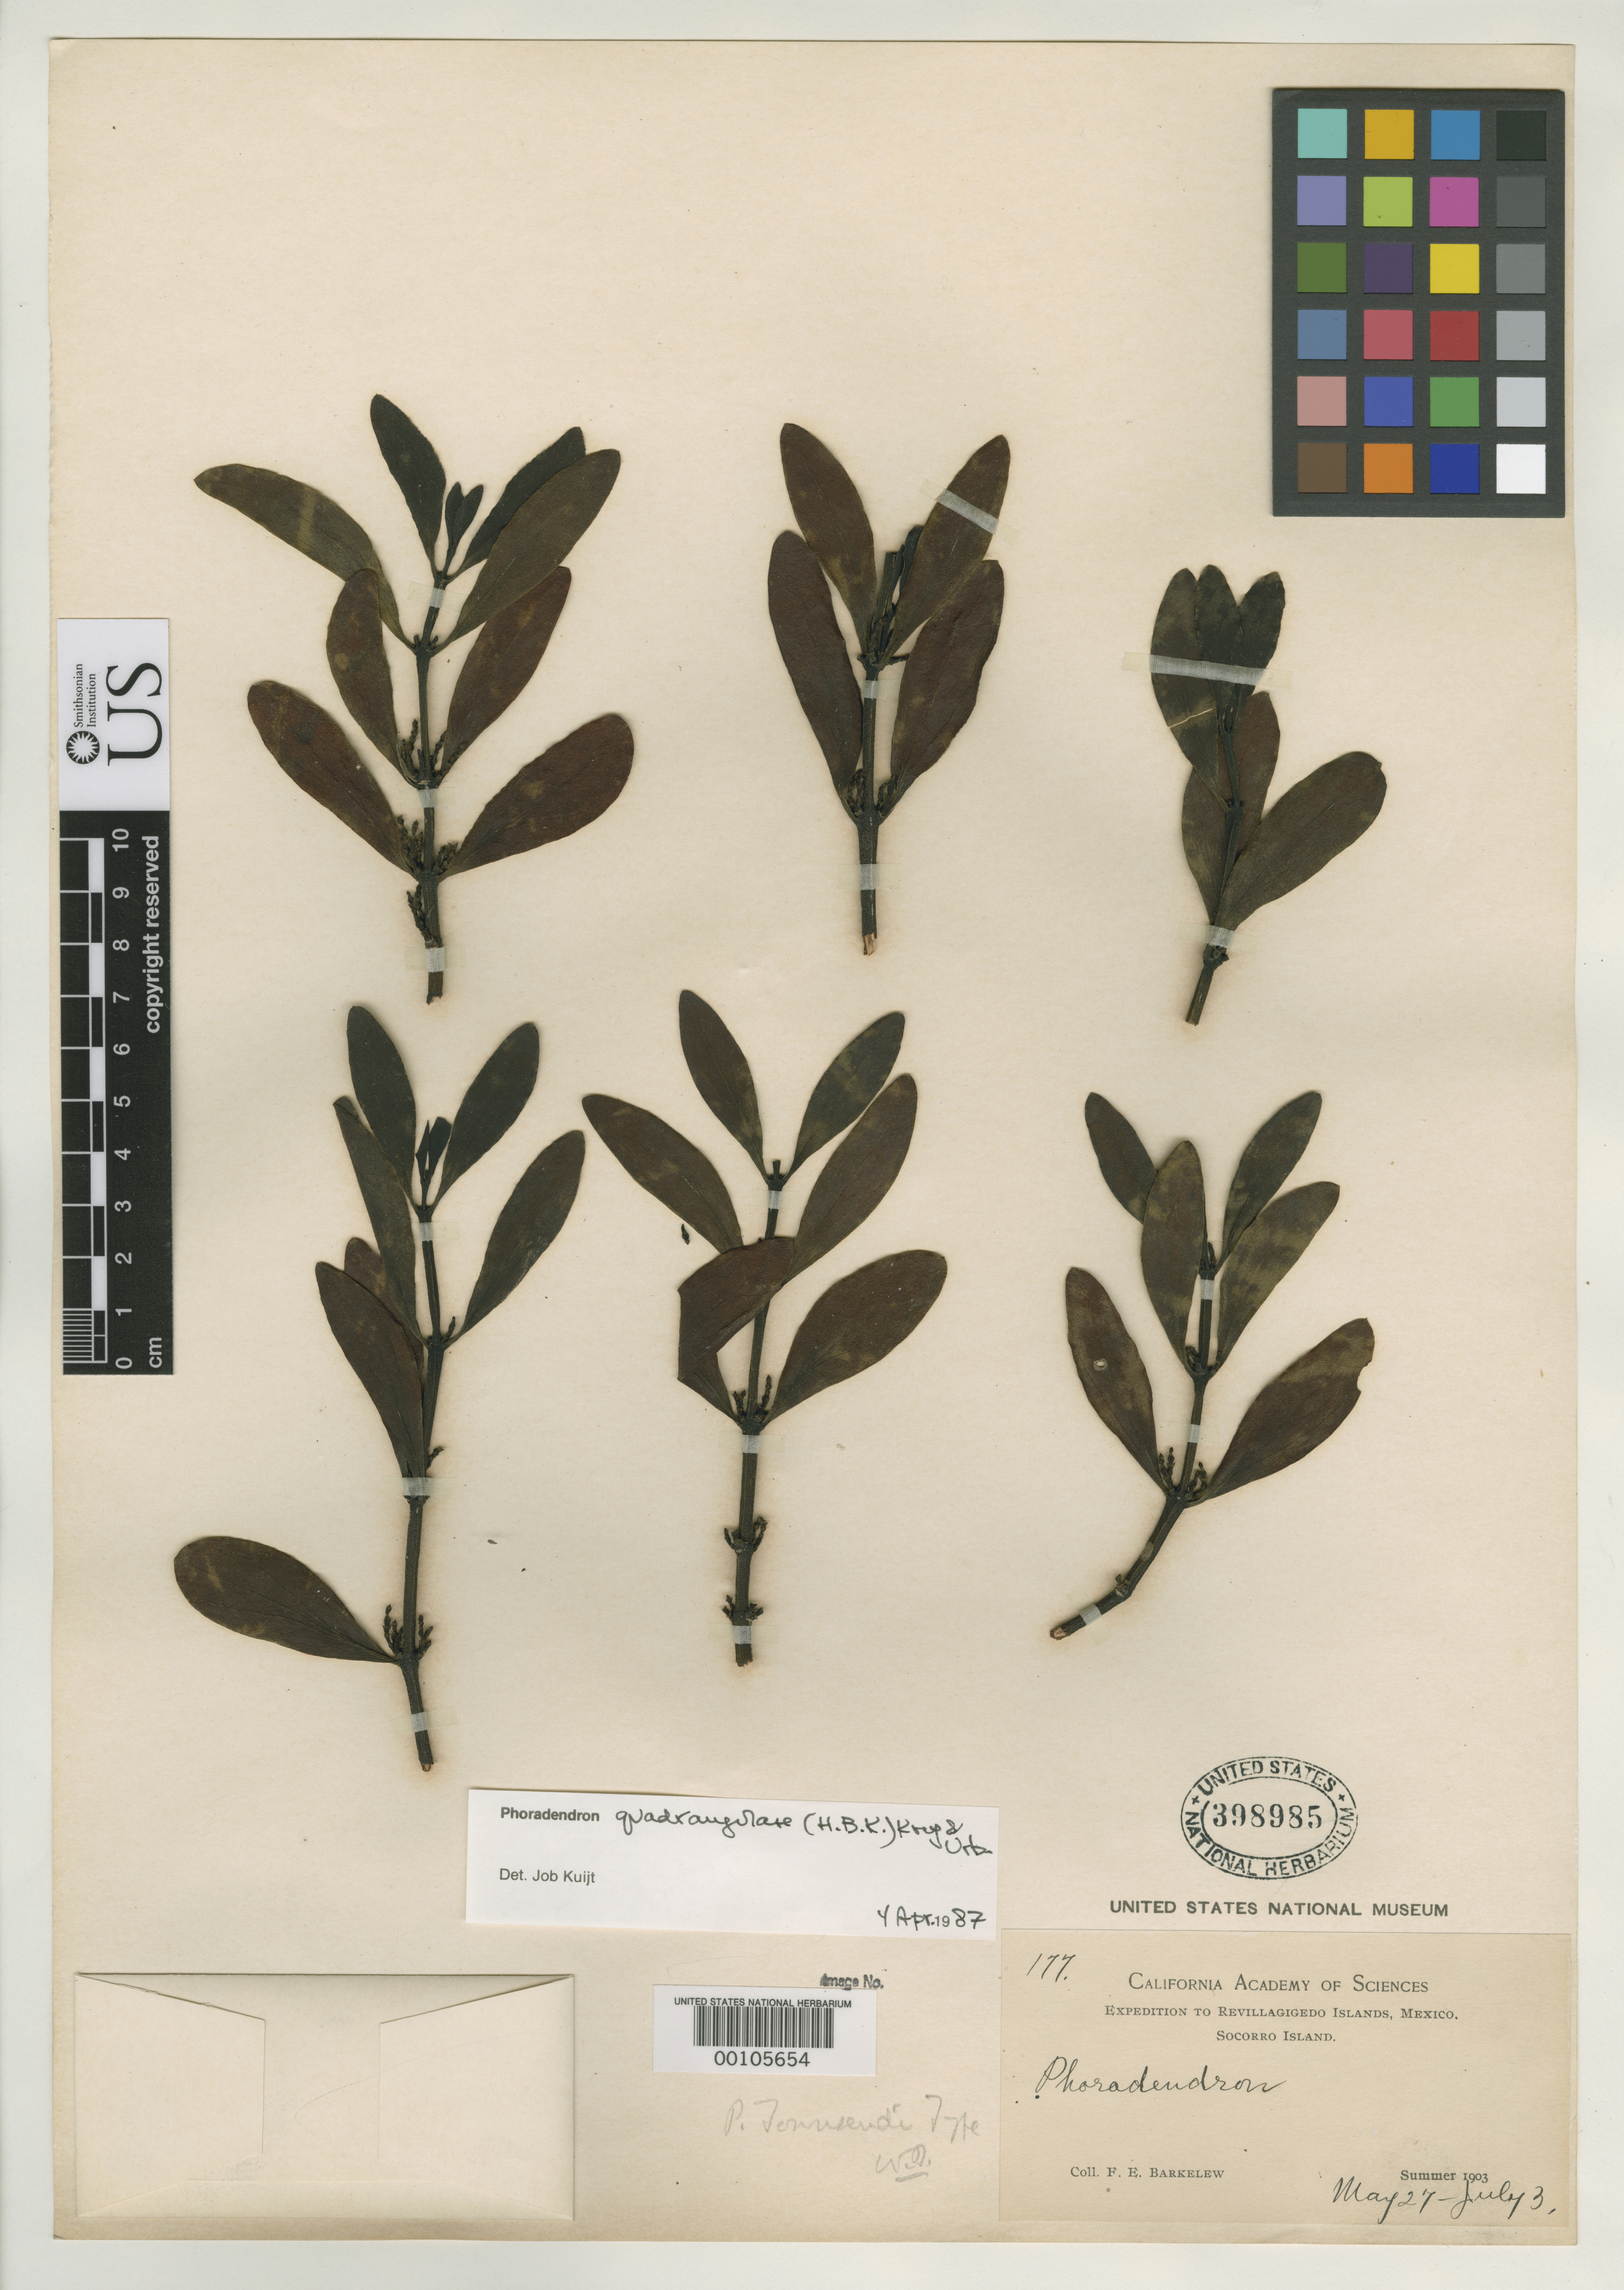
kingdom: Plantae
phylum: Tracheophyta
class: Magnoliopsida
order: Santalales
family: Viscaceae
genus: Phoradendron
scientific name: Phoradendron townsendii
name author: Trel.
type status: Holotype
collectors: F. Barkelew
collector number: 177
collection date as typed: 1903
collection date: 1903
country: Mexico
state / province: Colima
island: Socorro Island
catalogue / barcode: US 398985